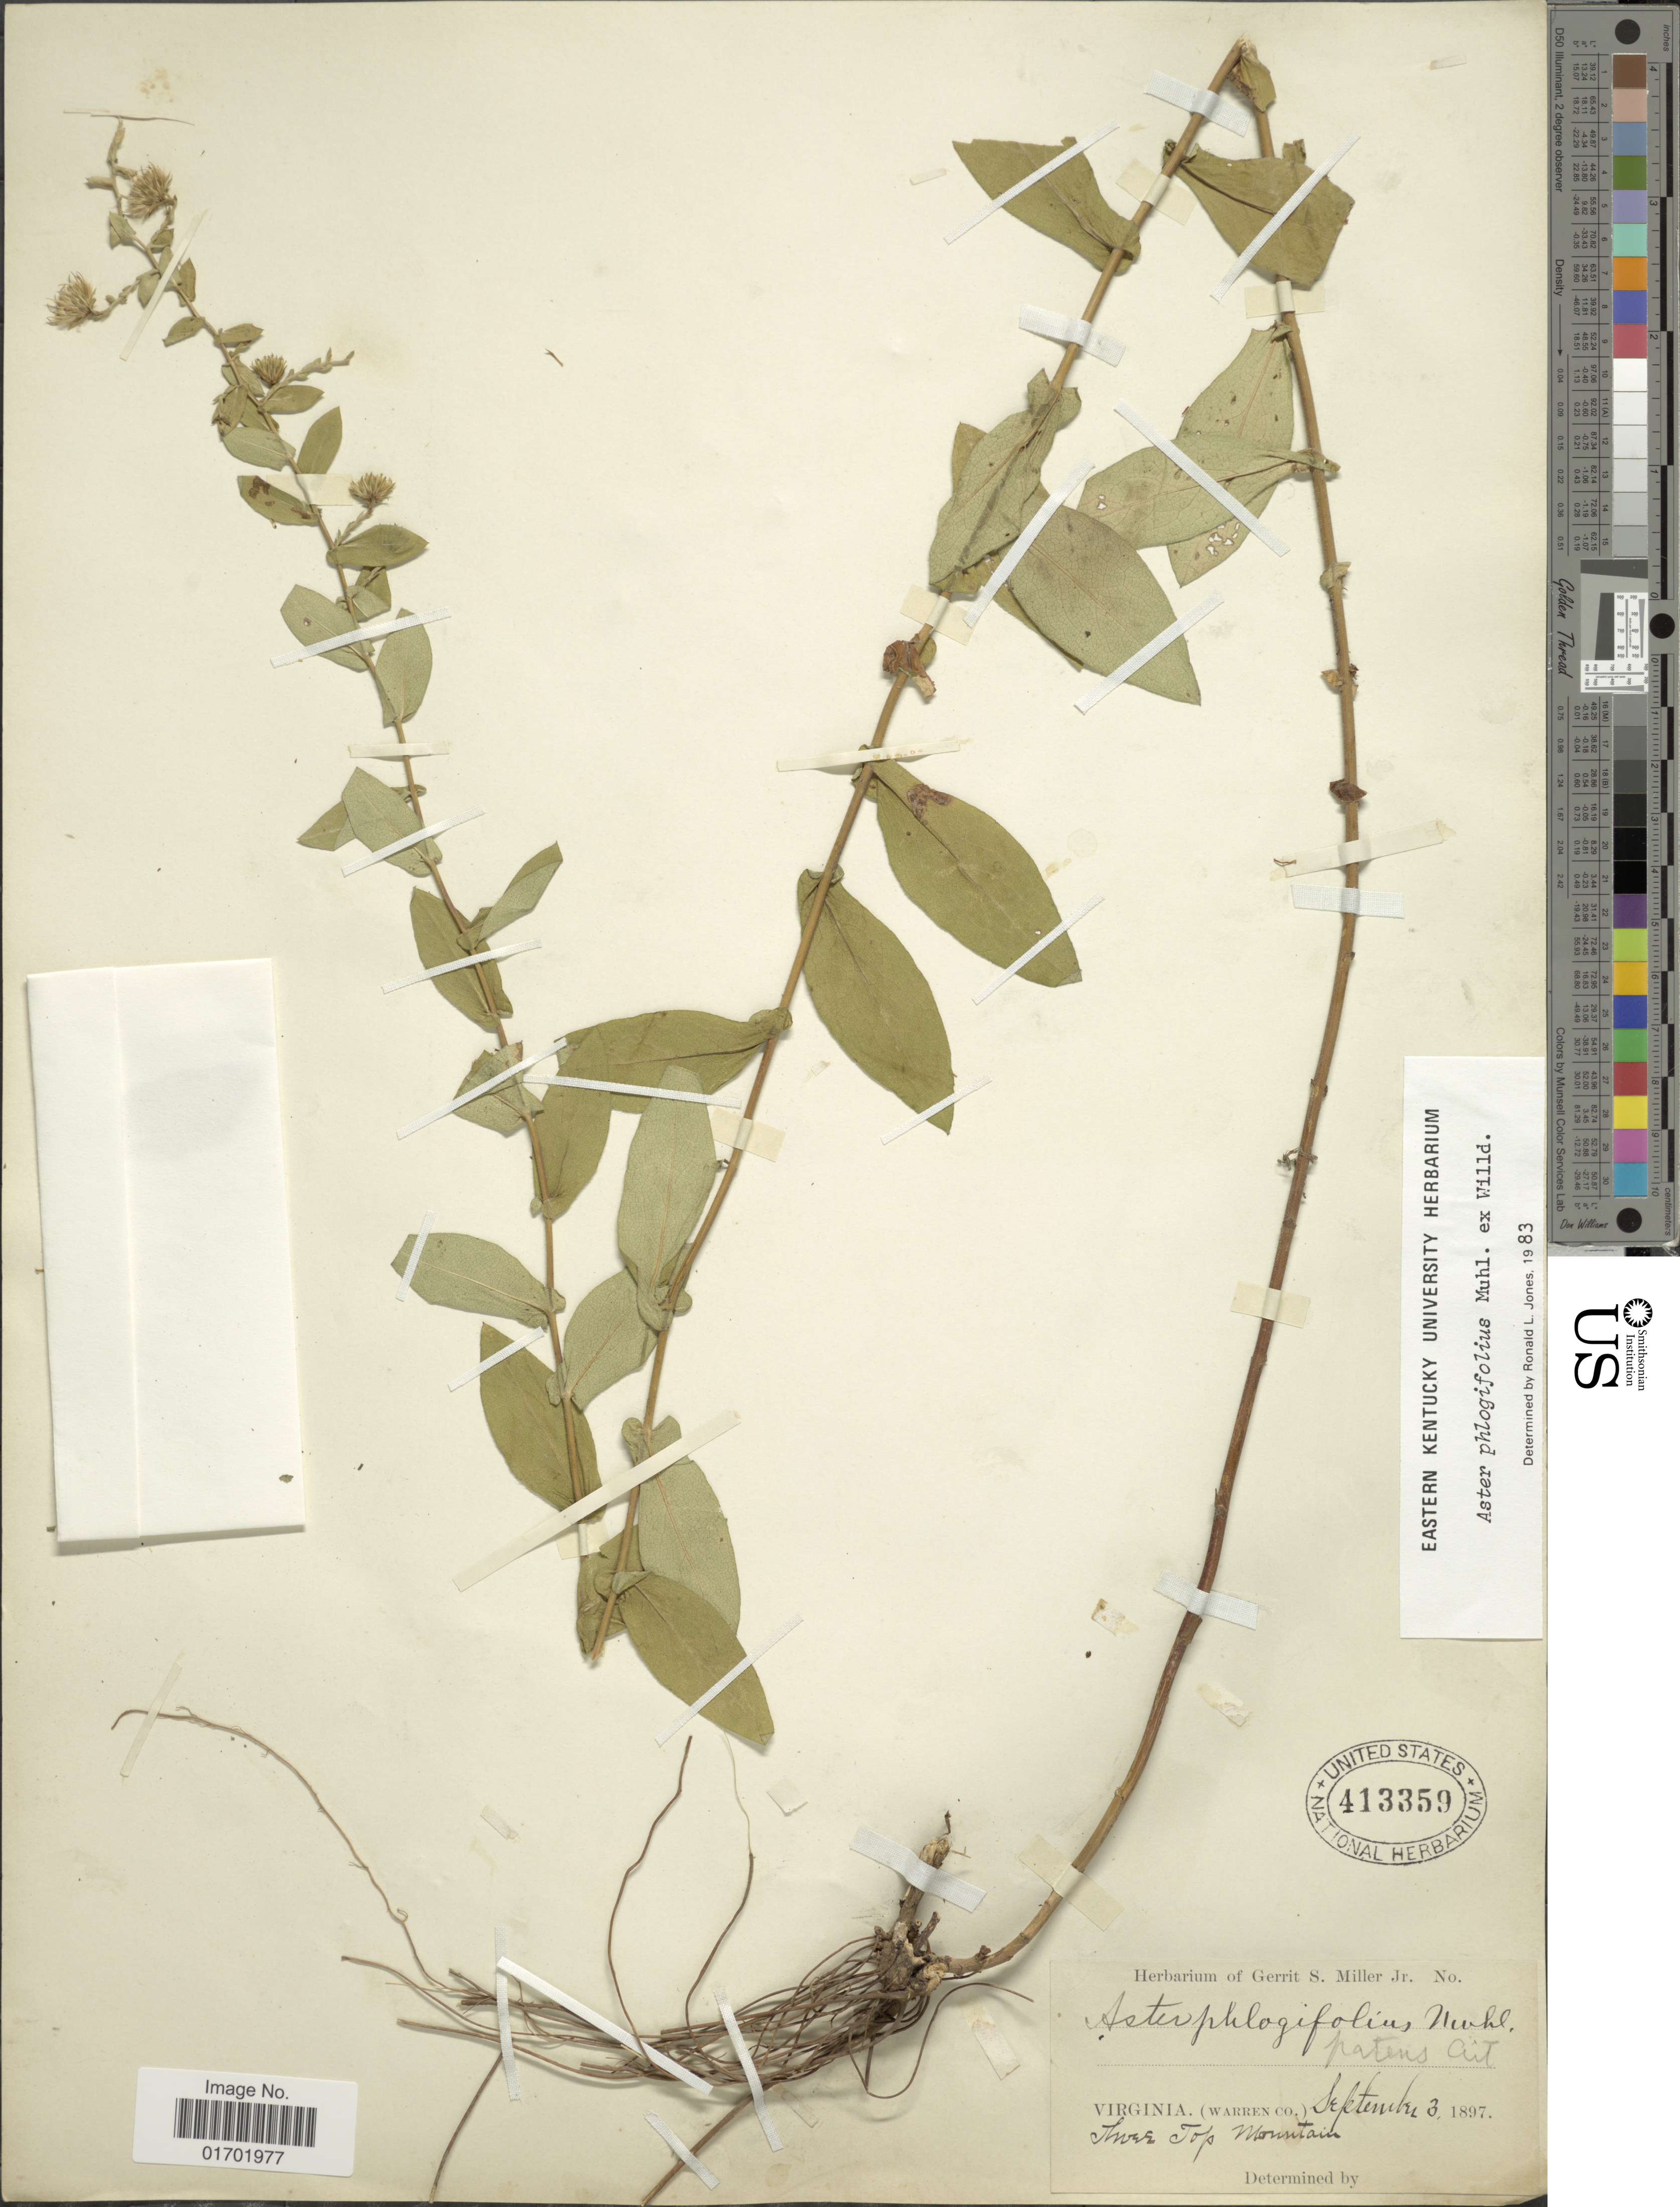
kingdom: Plantae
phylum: Tracheophyta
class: Magnoliopsida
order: Asterales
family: Asteraceae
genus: Symphyotrichum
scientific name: Symphyotrichum phlogifolium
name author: (Muhl. ex Willd.) G.L. Nesom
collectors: ex herb. Gerrit S. Miller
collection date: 1897-09-03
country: United States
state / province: Virginia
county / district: Warren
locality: Warren Co., Three Top Mountain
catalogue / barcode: US 413359